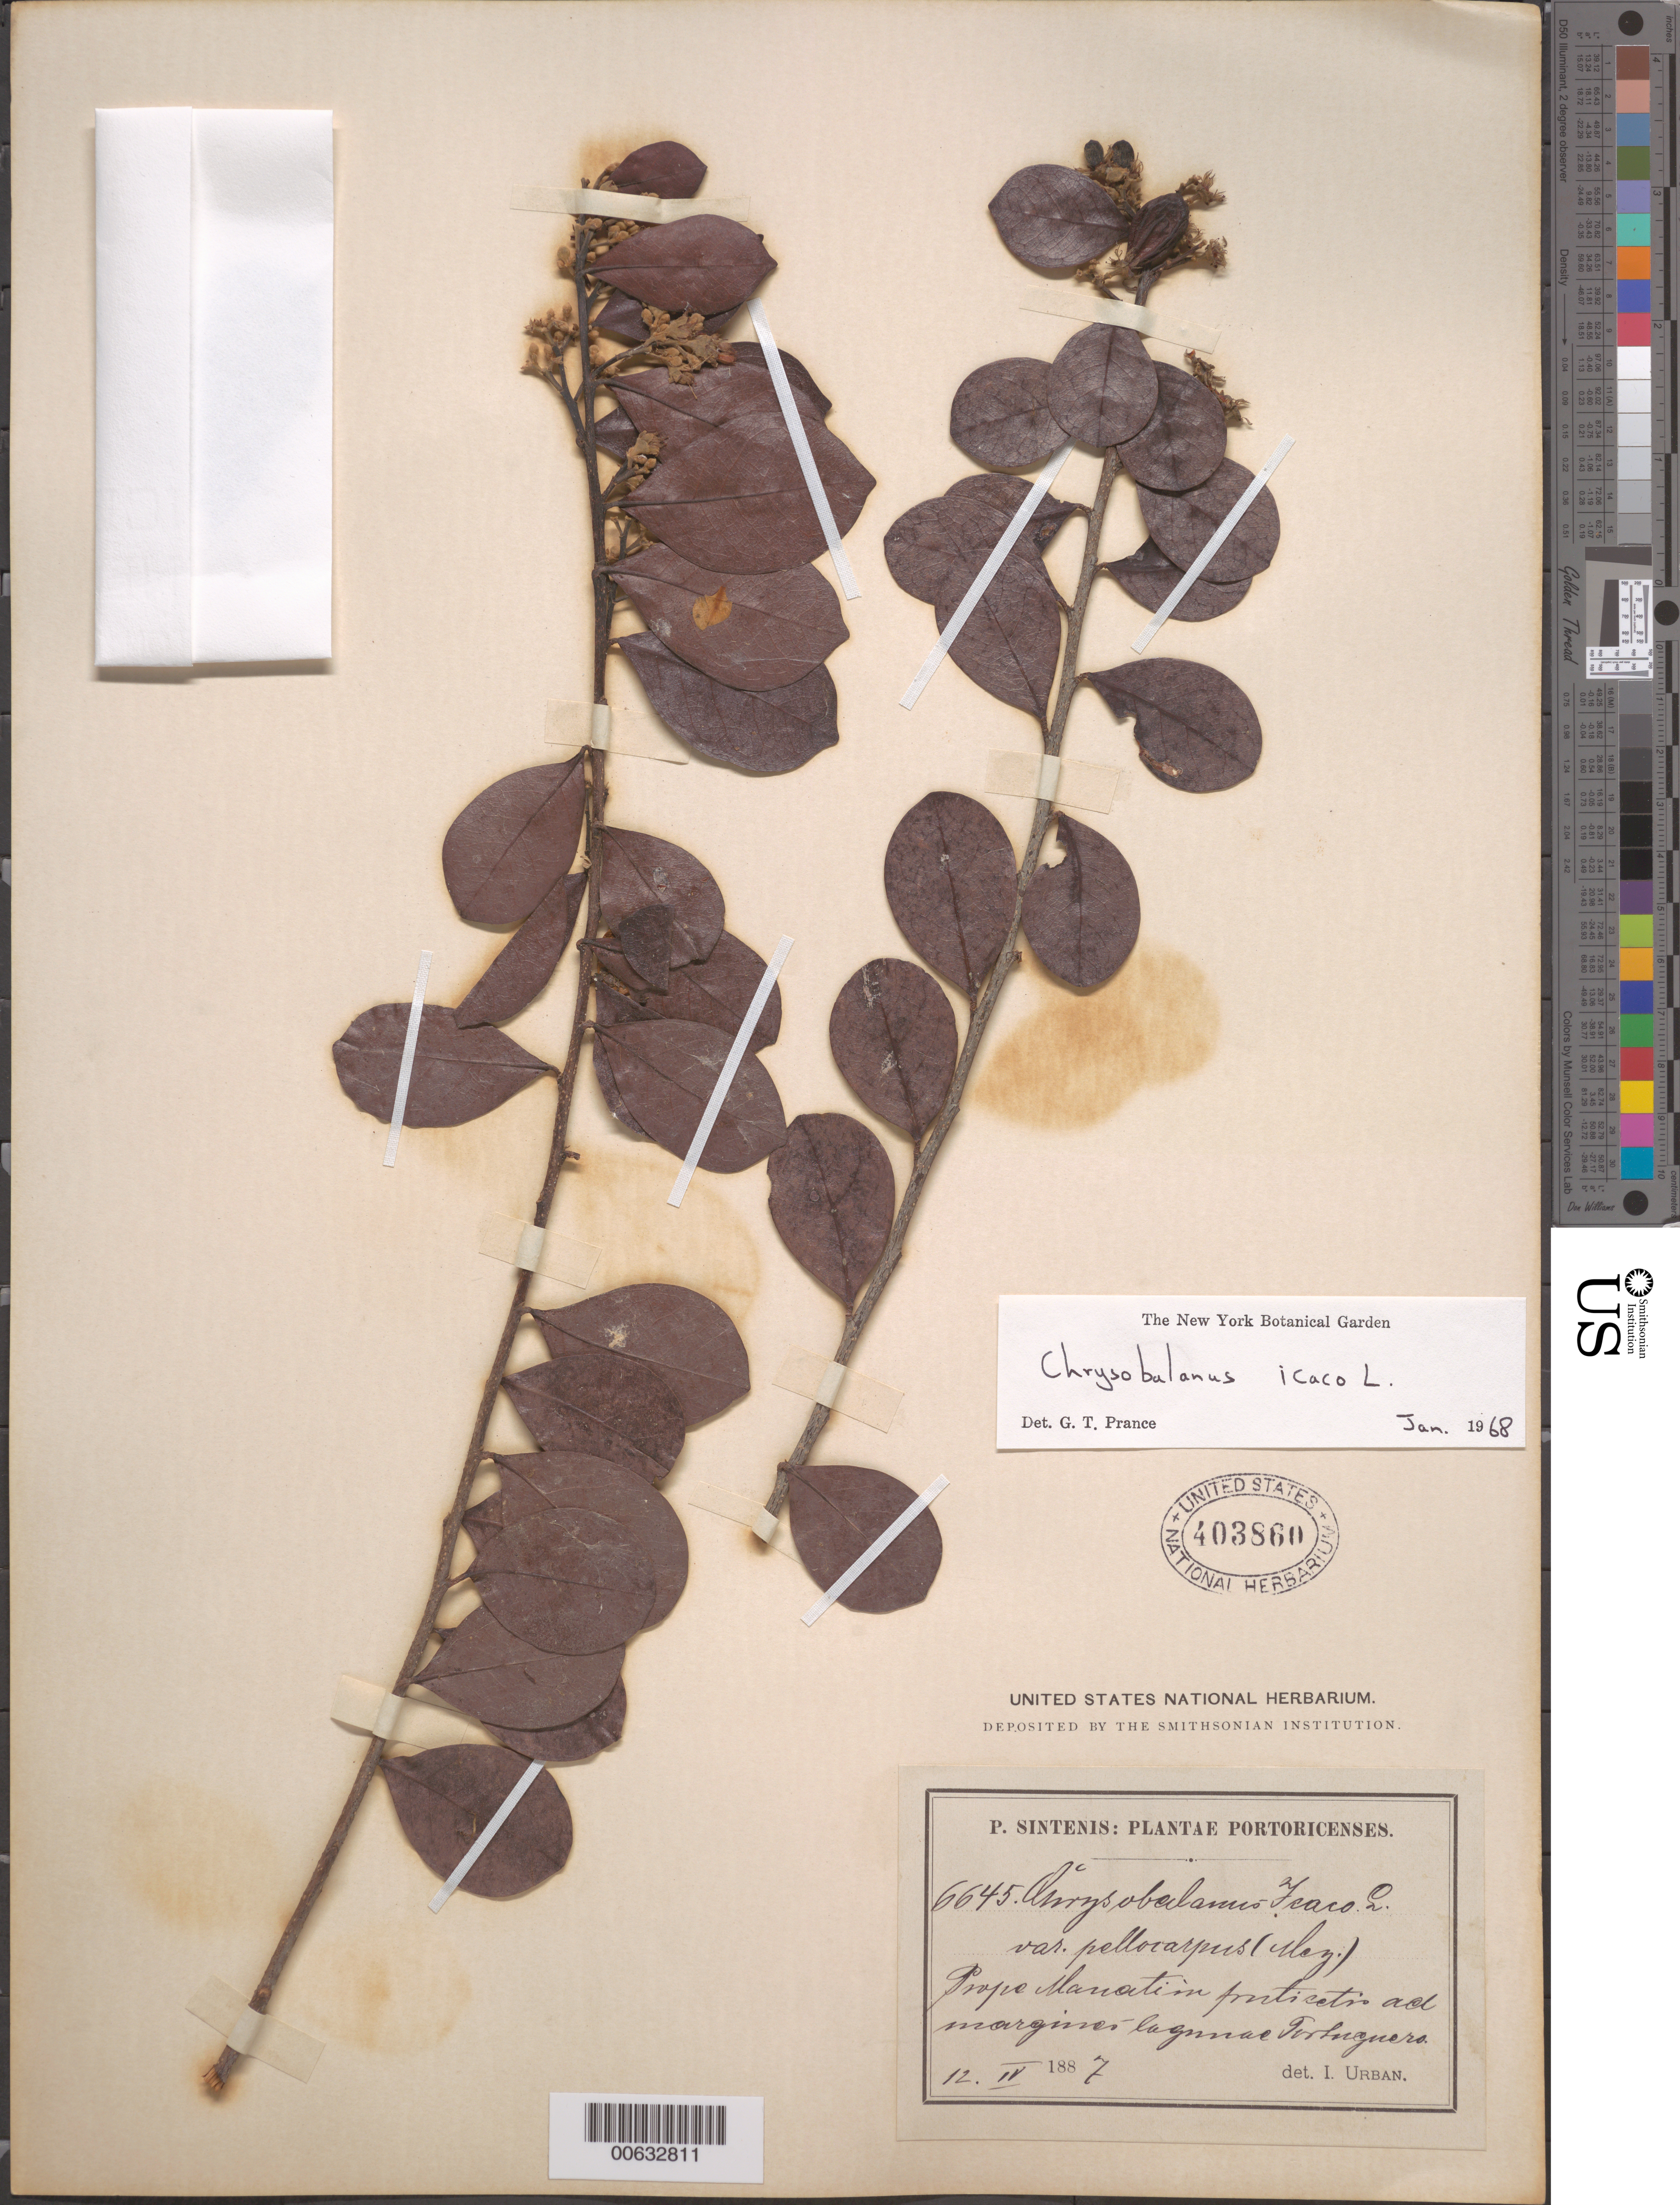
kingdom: Plantae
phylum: Tracheophyta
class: Magnoliopsida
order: Malpighiales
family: Chrysobalanaceae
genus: Chrysobalanus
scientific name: Chrysobalanus icaco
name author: L.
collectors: P. Sintenis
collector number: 6645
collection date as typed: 12 Apr 1887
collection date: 1887-04-12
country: Puerto Rico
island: Greater Antilles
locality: Prope Manati, in fruticetis ad margines lagunae Tortuguero.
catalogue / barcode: US 403860